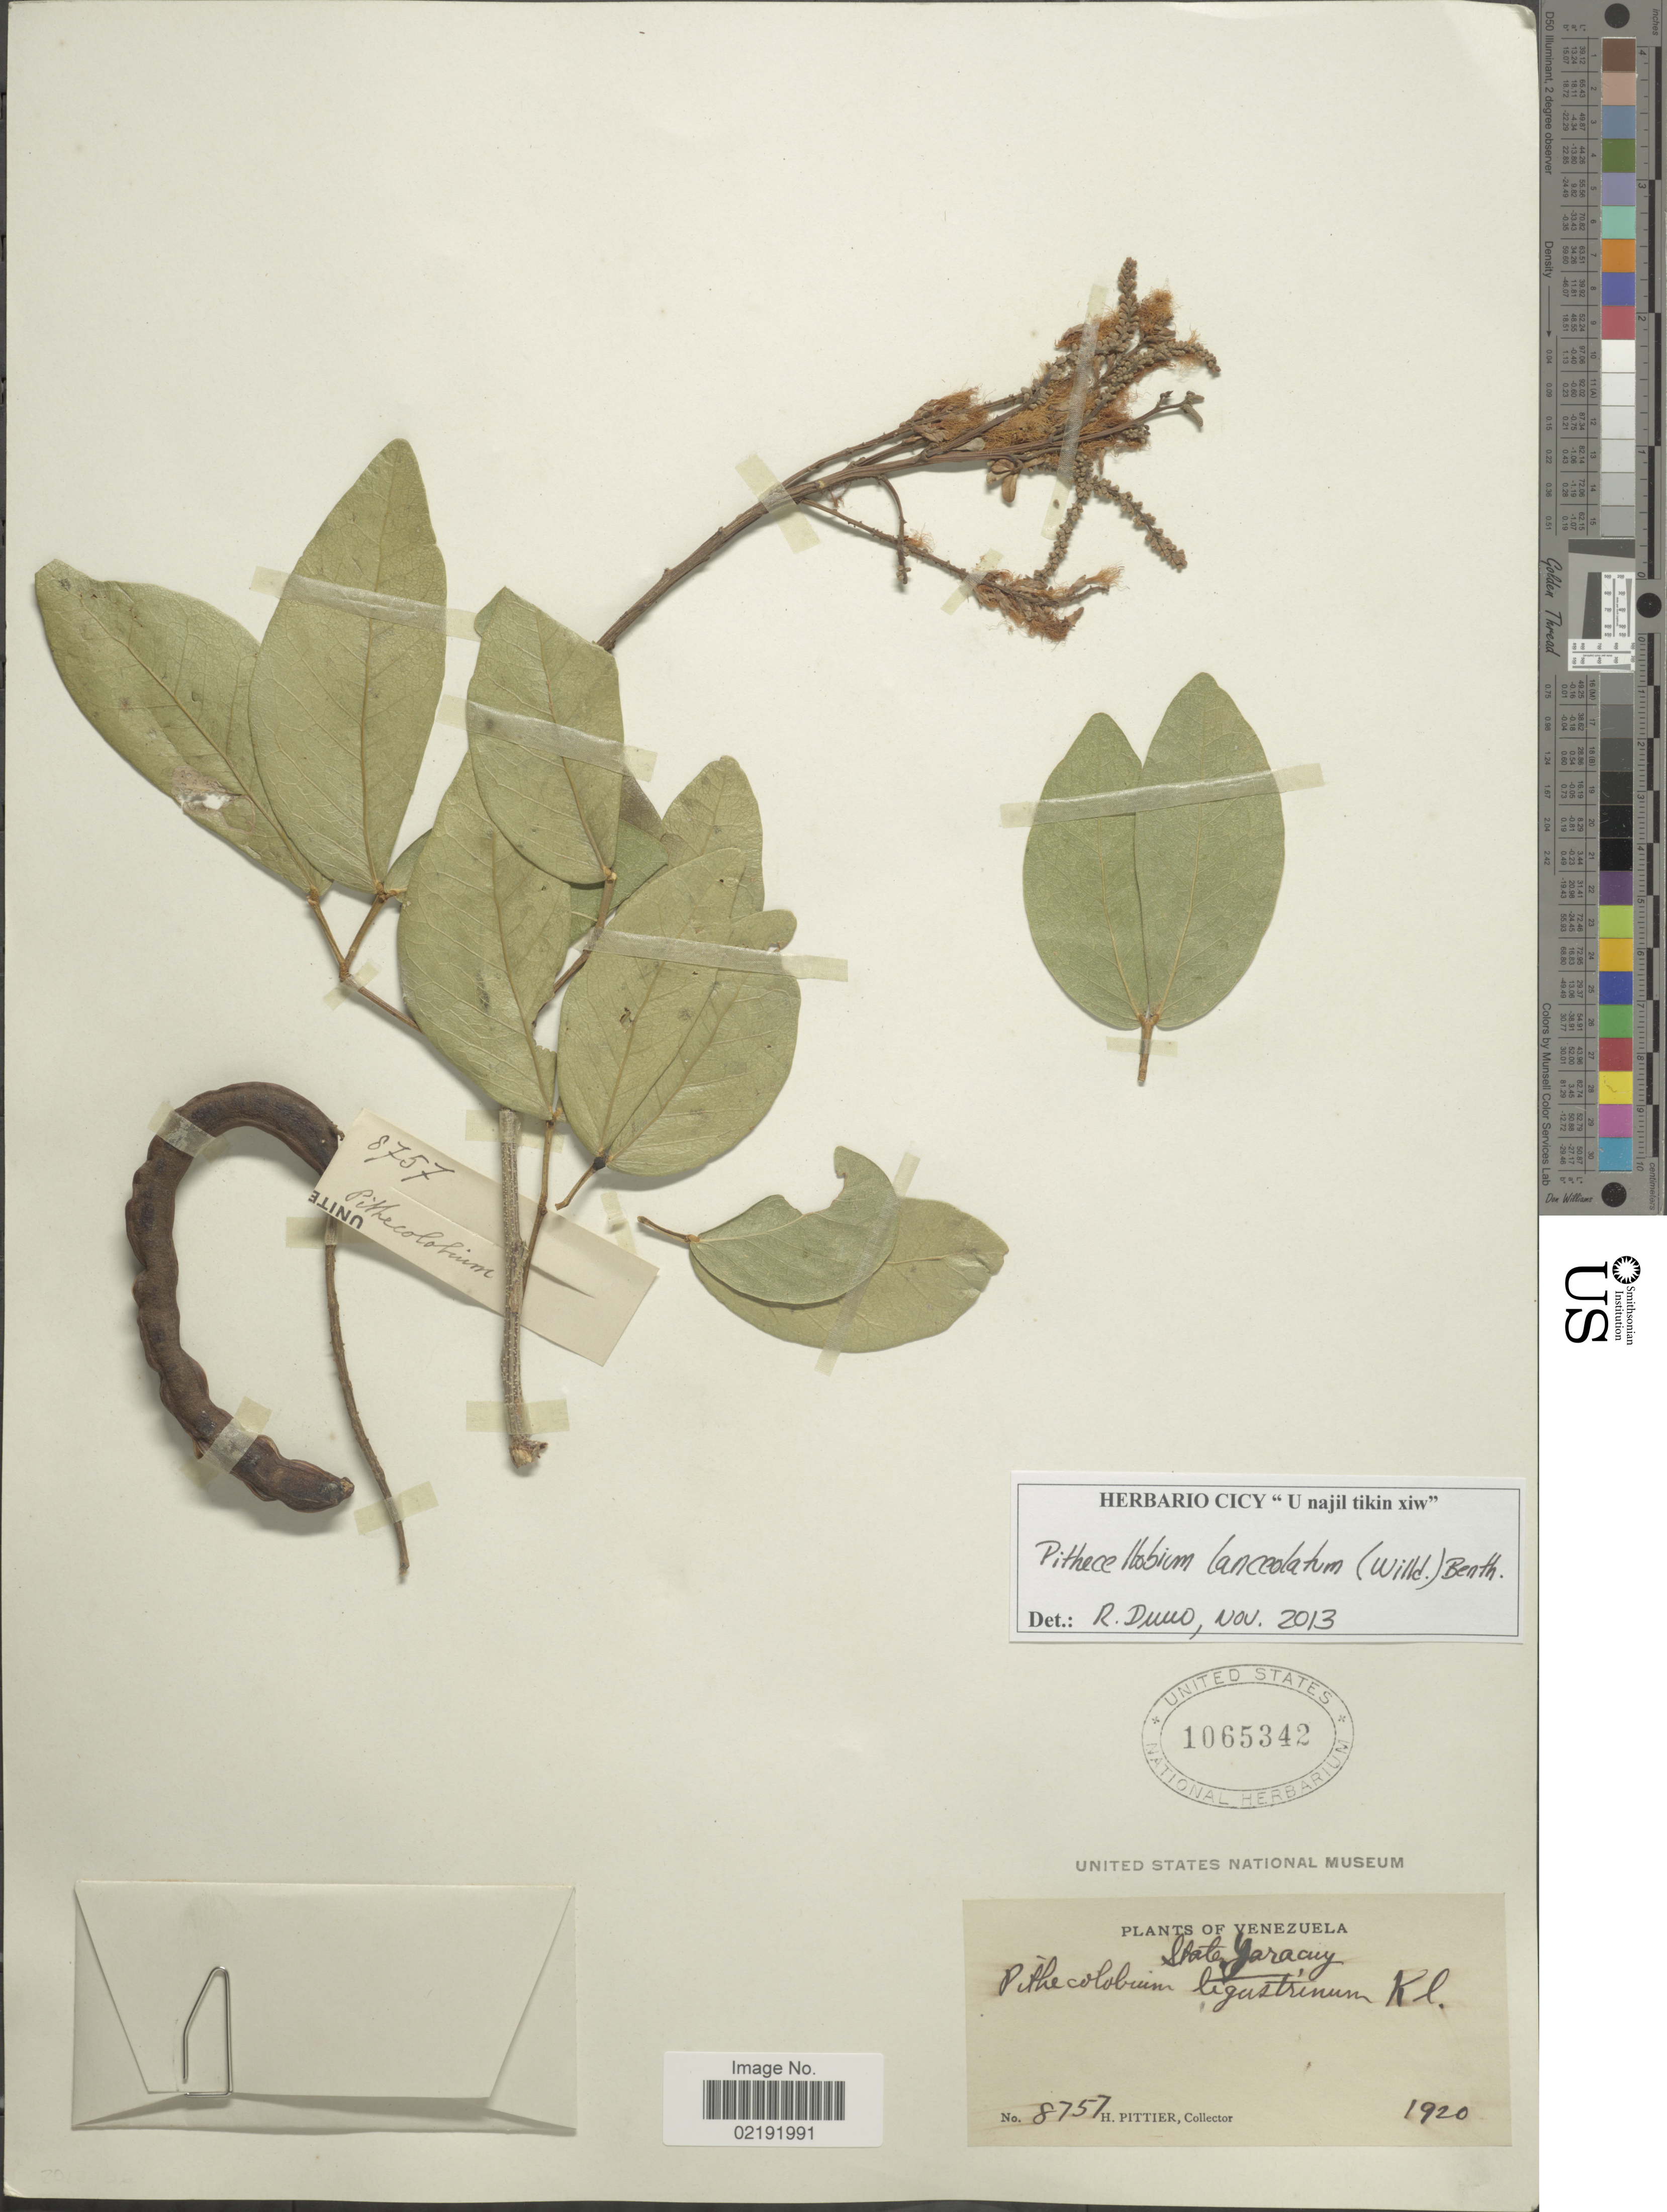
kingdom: Plantae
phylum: Tracheophyta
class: Magnoliopsida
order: Fabales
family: Fabaceae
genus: Pithecellobium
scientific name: Pithecellobium lanceolatum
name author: (Humb. & Bonpl. ex Willd.) Benth.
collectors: H. F. Pittier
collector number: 8757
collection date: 1920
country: Venezuela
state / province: Yaracuy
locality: State Yaracuy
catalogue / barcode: US 1065342